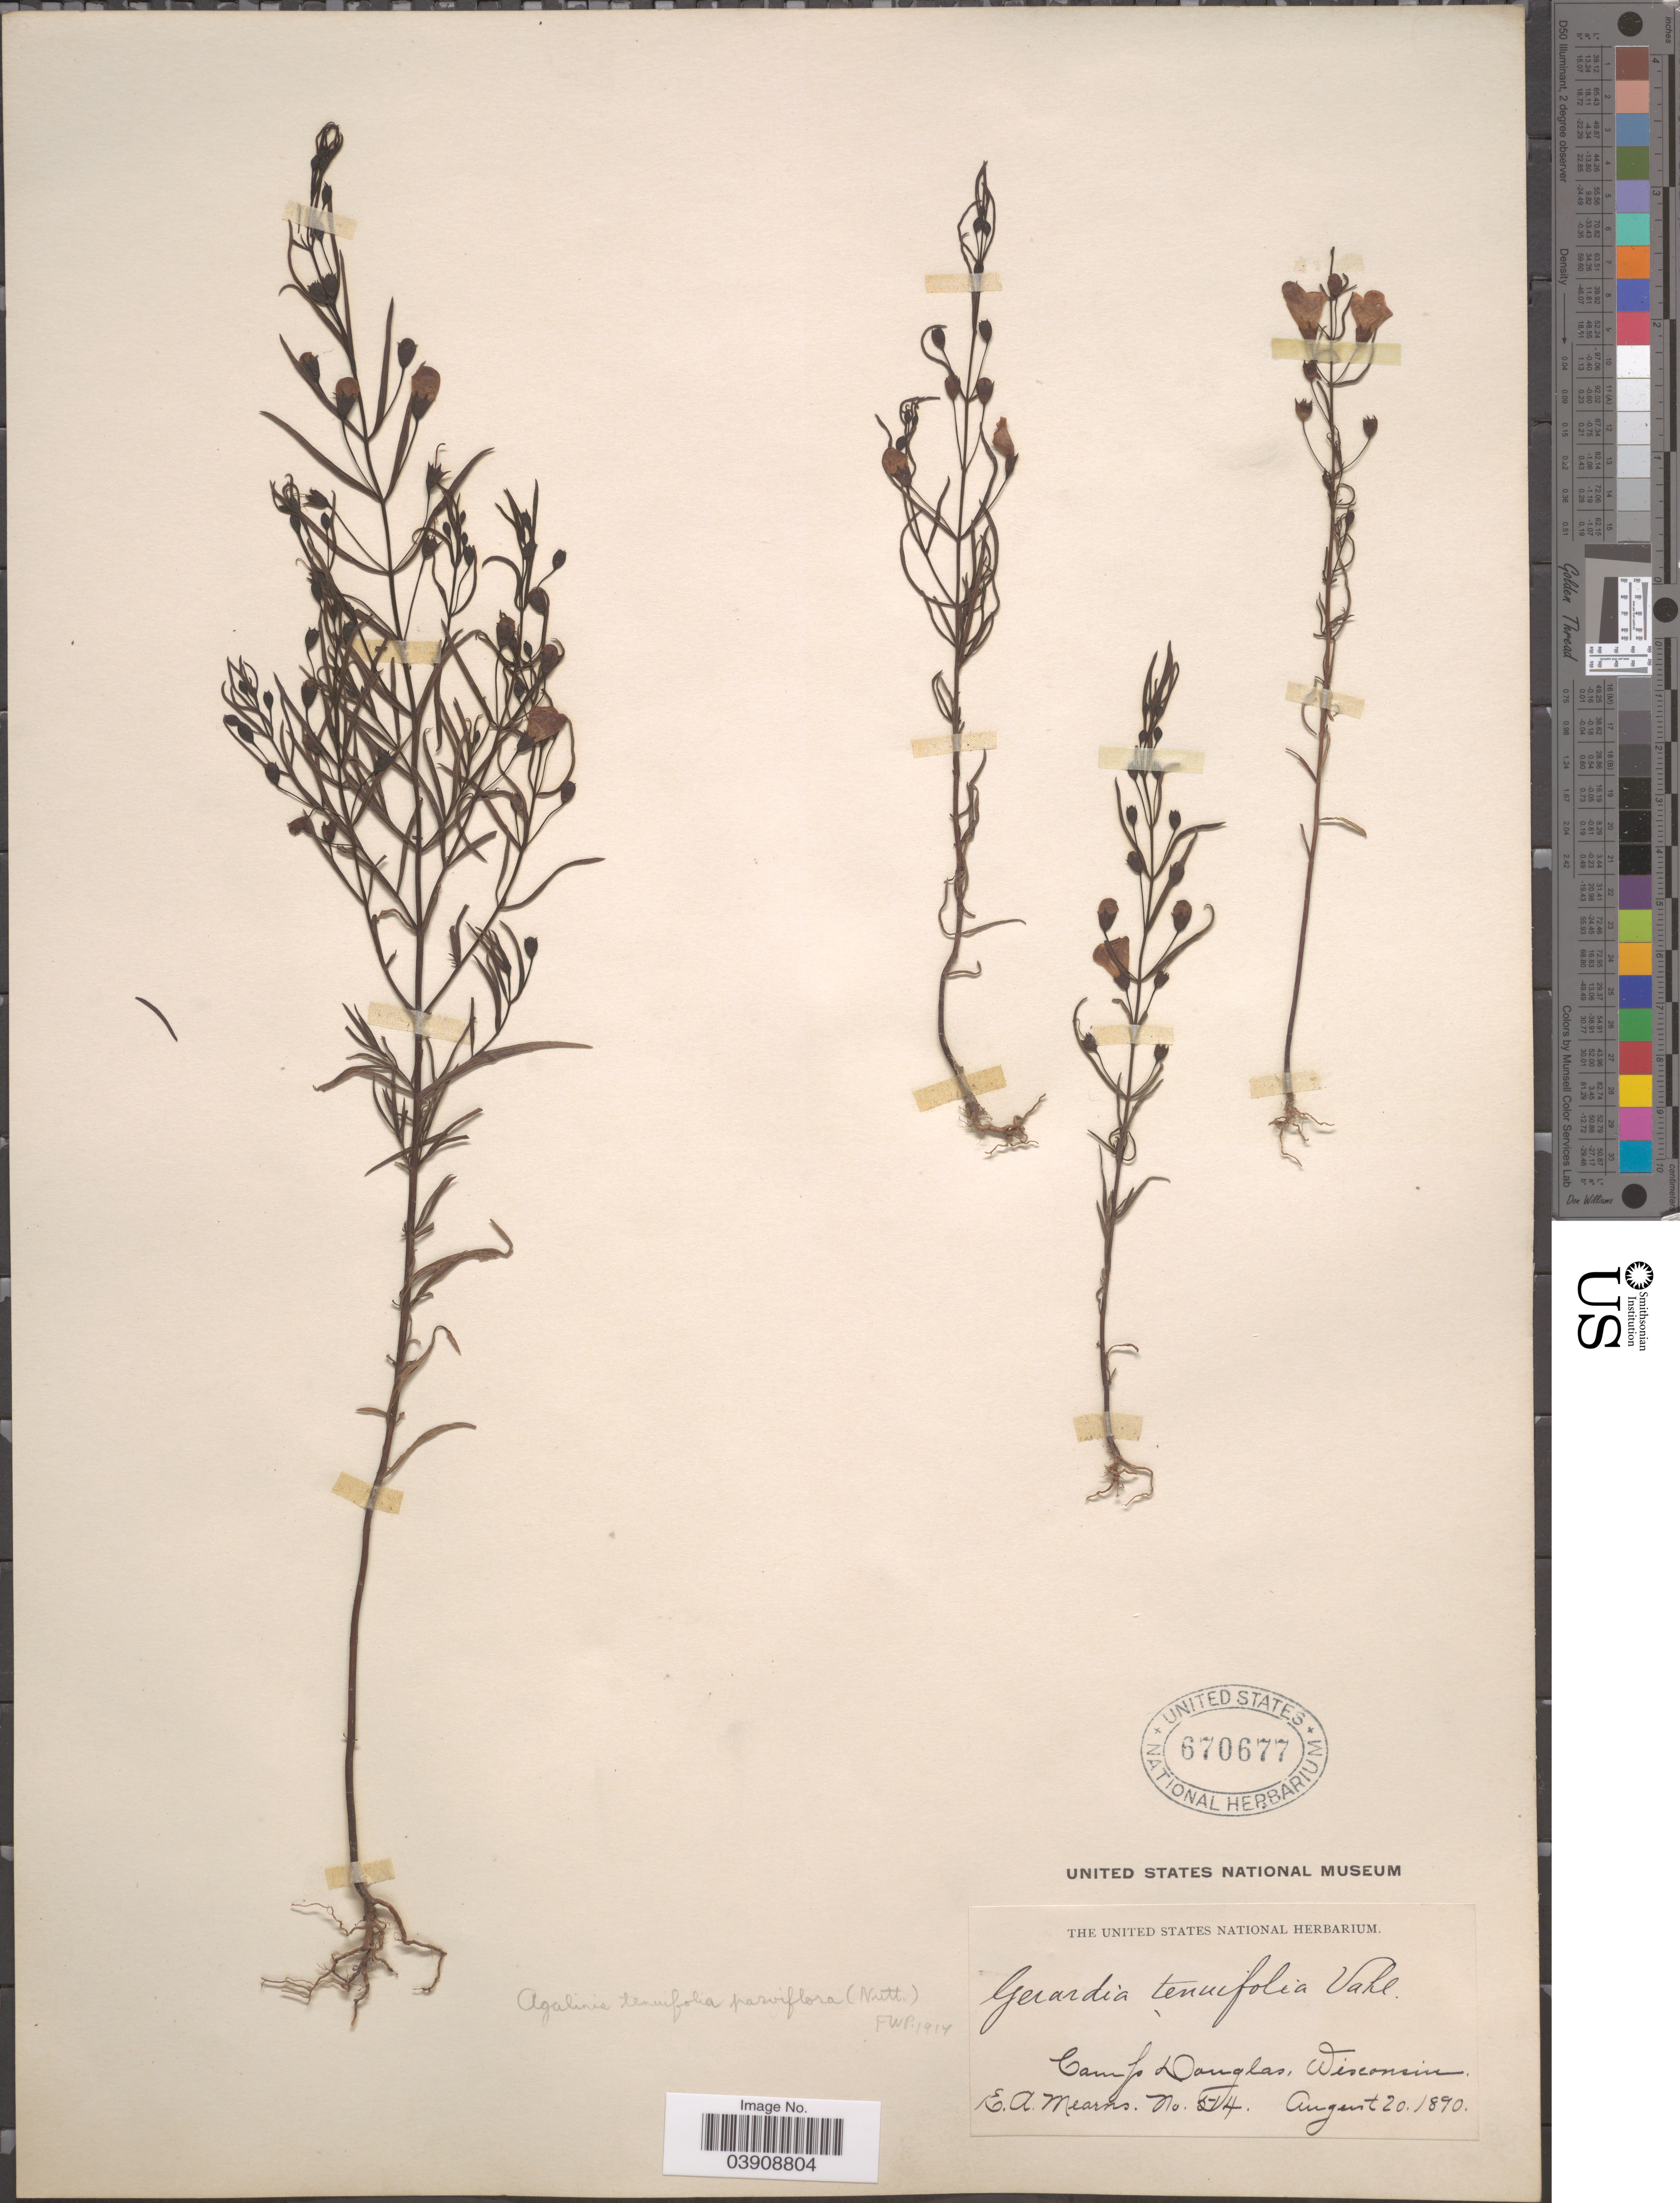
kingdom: Plantae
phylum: Tracheophyta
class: Magnoliopsida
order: Lamiales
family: Orobanchaceae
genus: Agalinis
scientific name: Agalinis tenuifolia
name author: (Vahl) Raf.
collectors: E. A. Mearns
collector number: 514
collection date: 1890-08-20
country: United States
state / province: Wisconsin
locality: Camp Douglas.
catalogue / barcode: US 670677